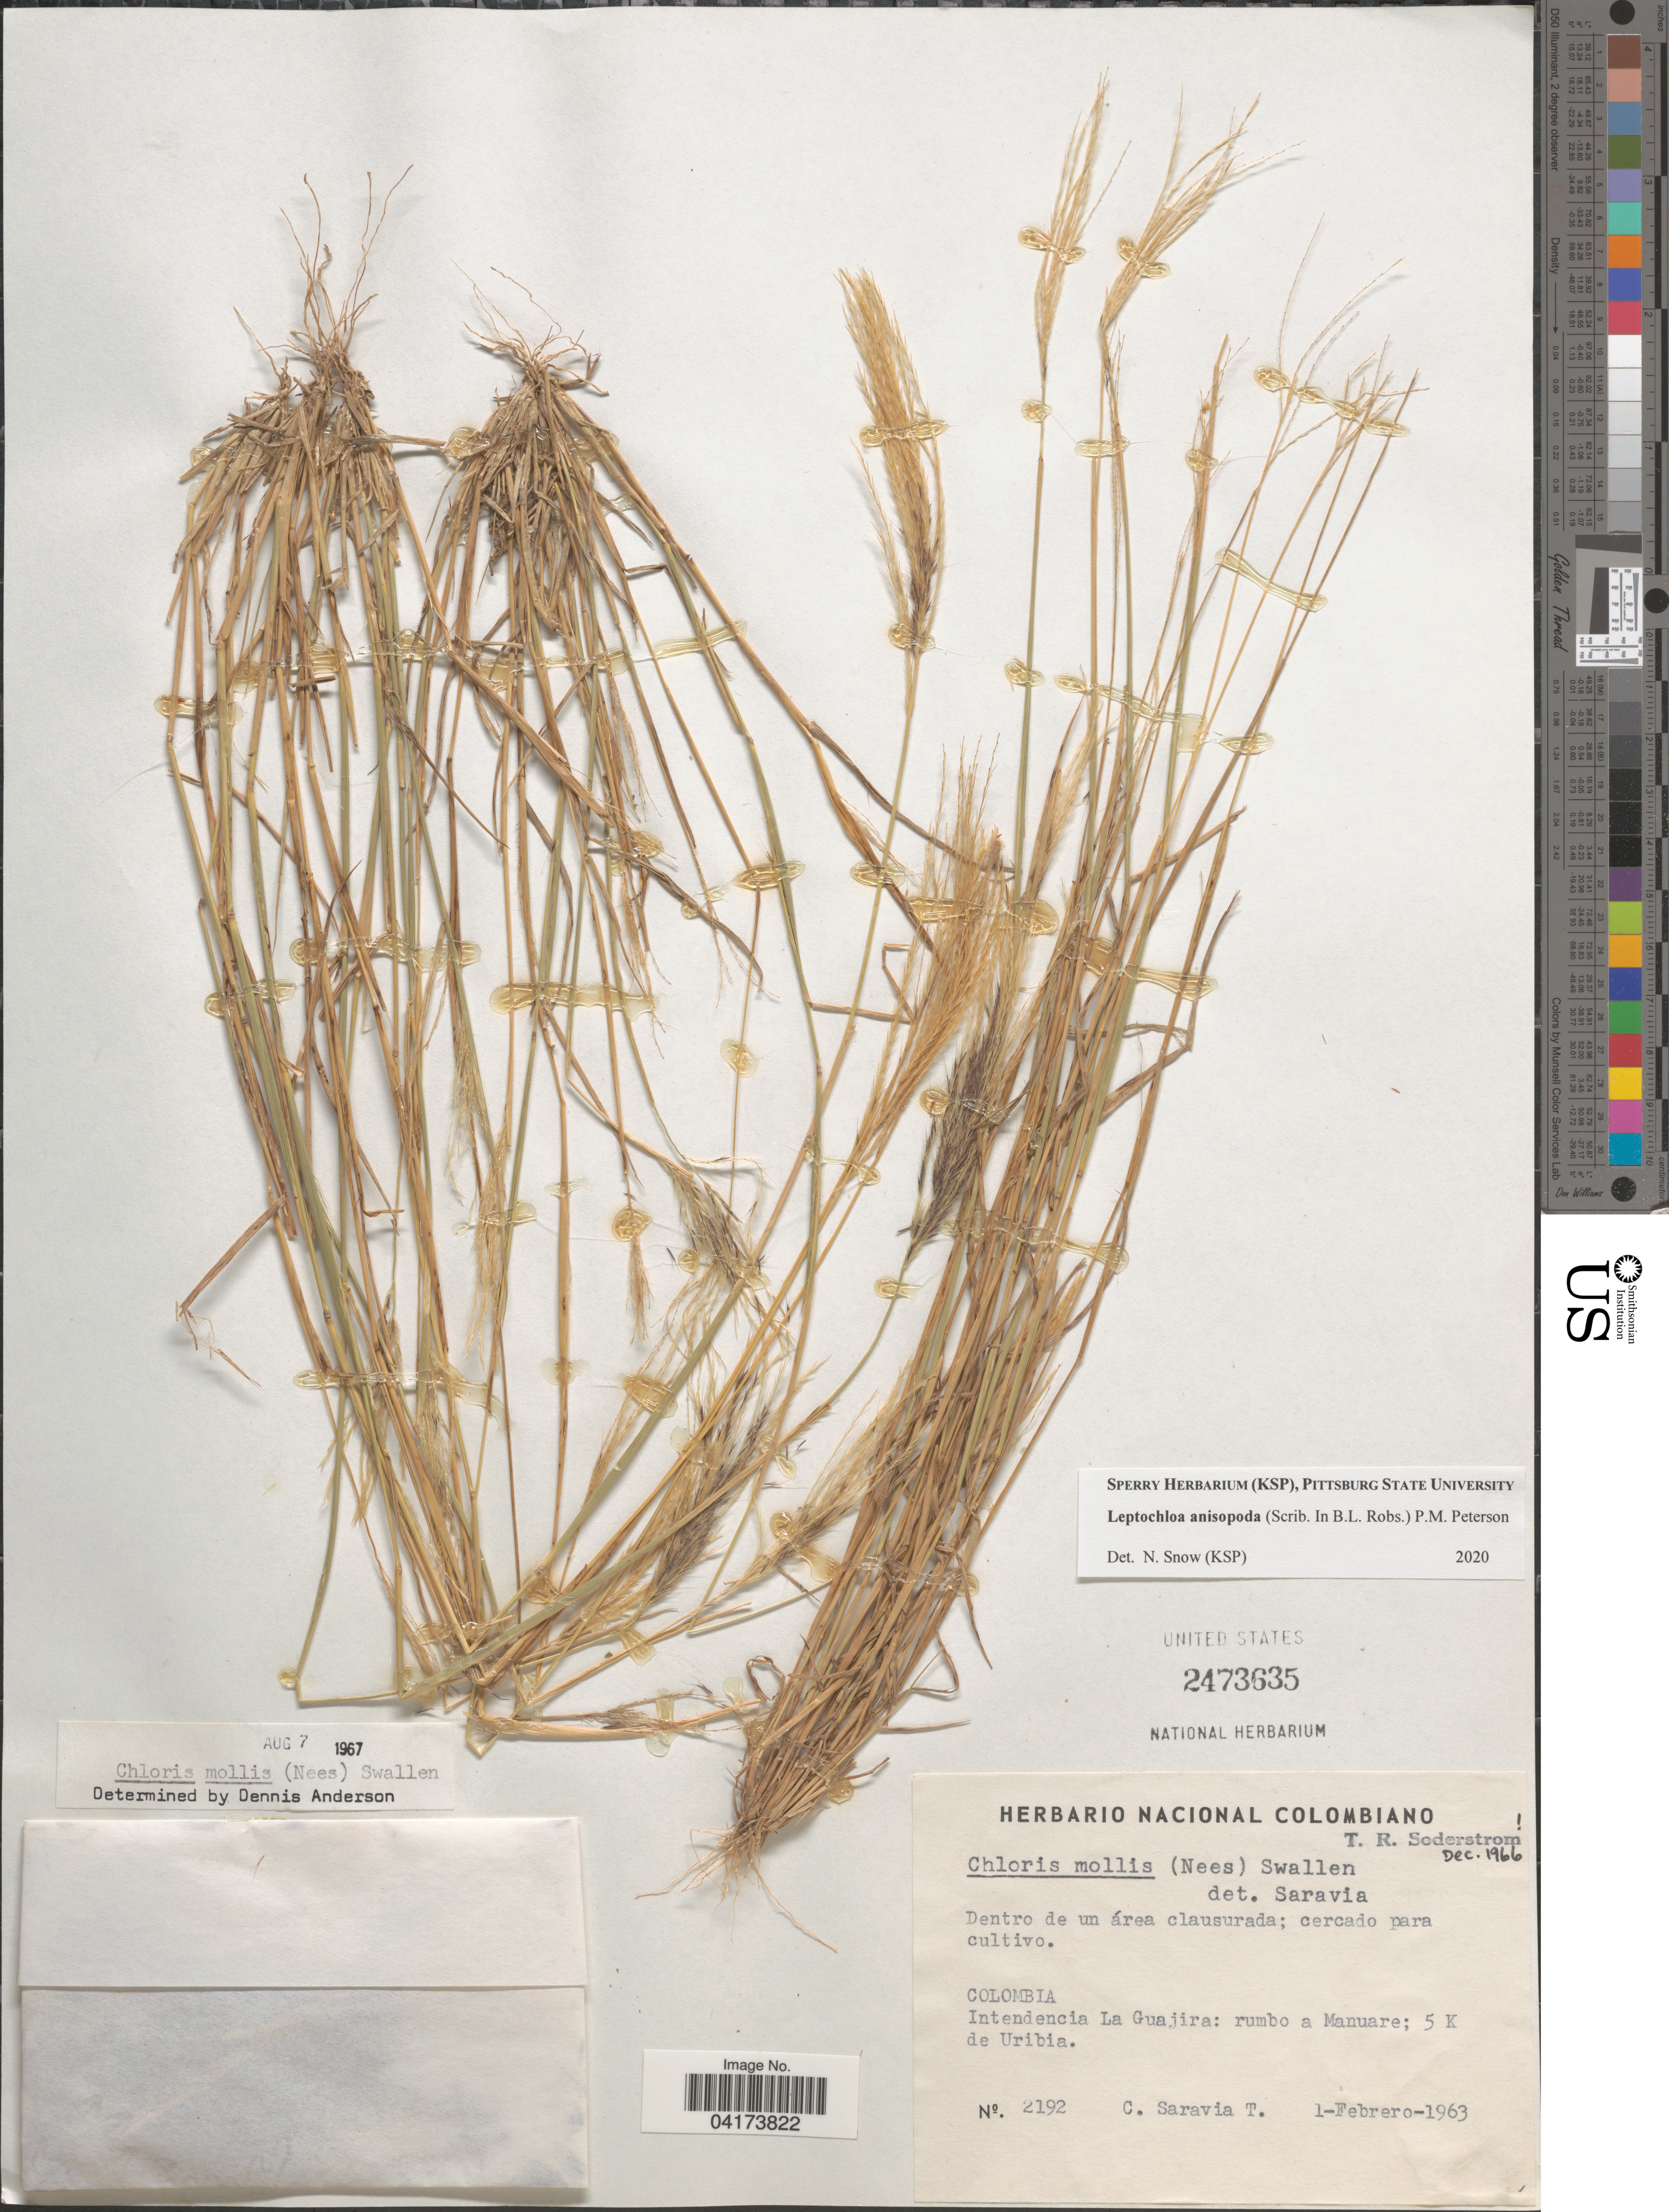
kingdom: Plantae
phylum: Tracheophyta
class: Liliopsida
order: Poales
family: Poaceae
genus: Leptochloa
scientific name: Leptochloa anisopoda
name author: (B.L. Rob. ex Scribn.) P.M. Peterson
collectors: C. Saravia T.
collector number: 2192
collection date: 1963-02-01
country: Colombia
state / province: La Guajira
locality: Intendencia La Guajira: rumbo a Manuare; 5 K de Uribia.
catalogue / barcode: US 2473635